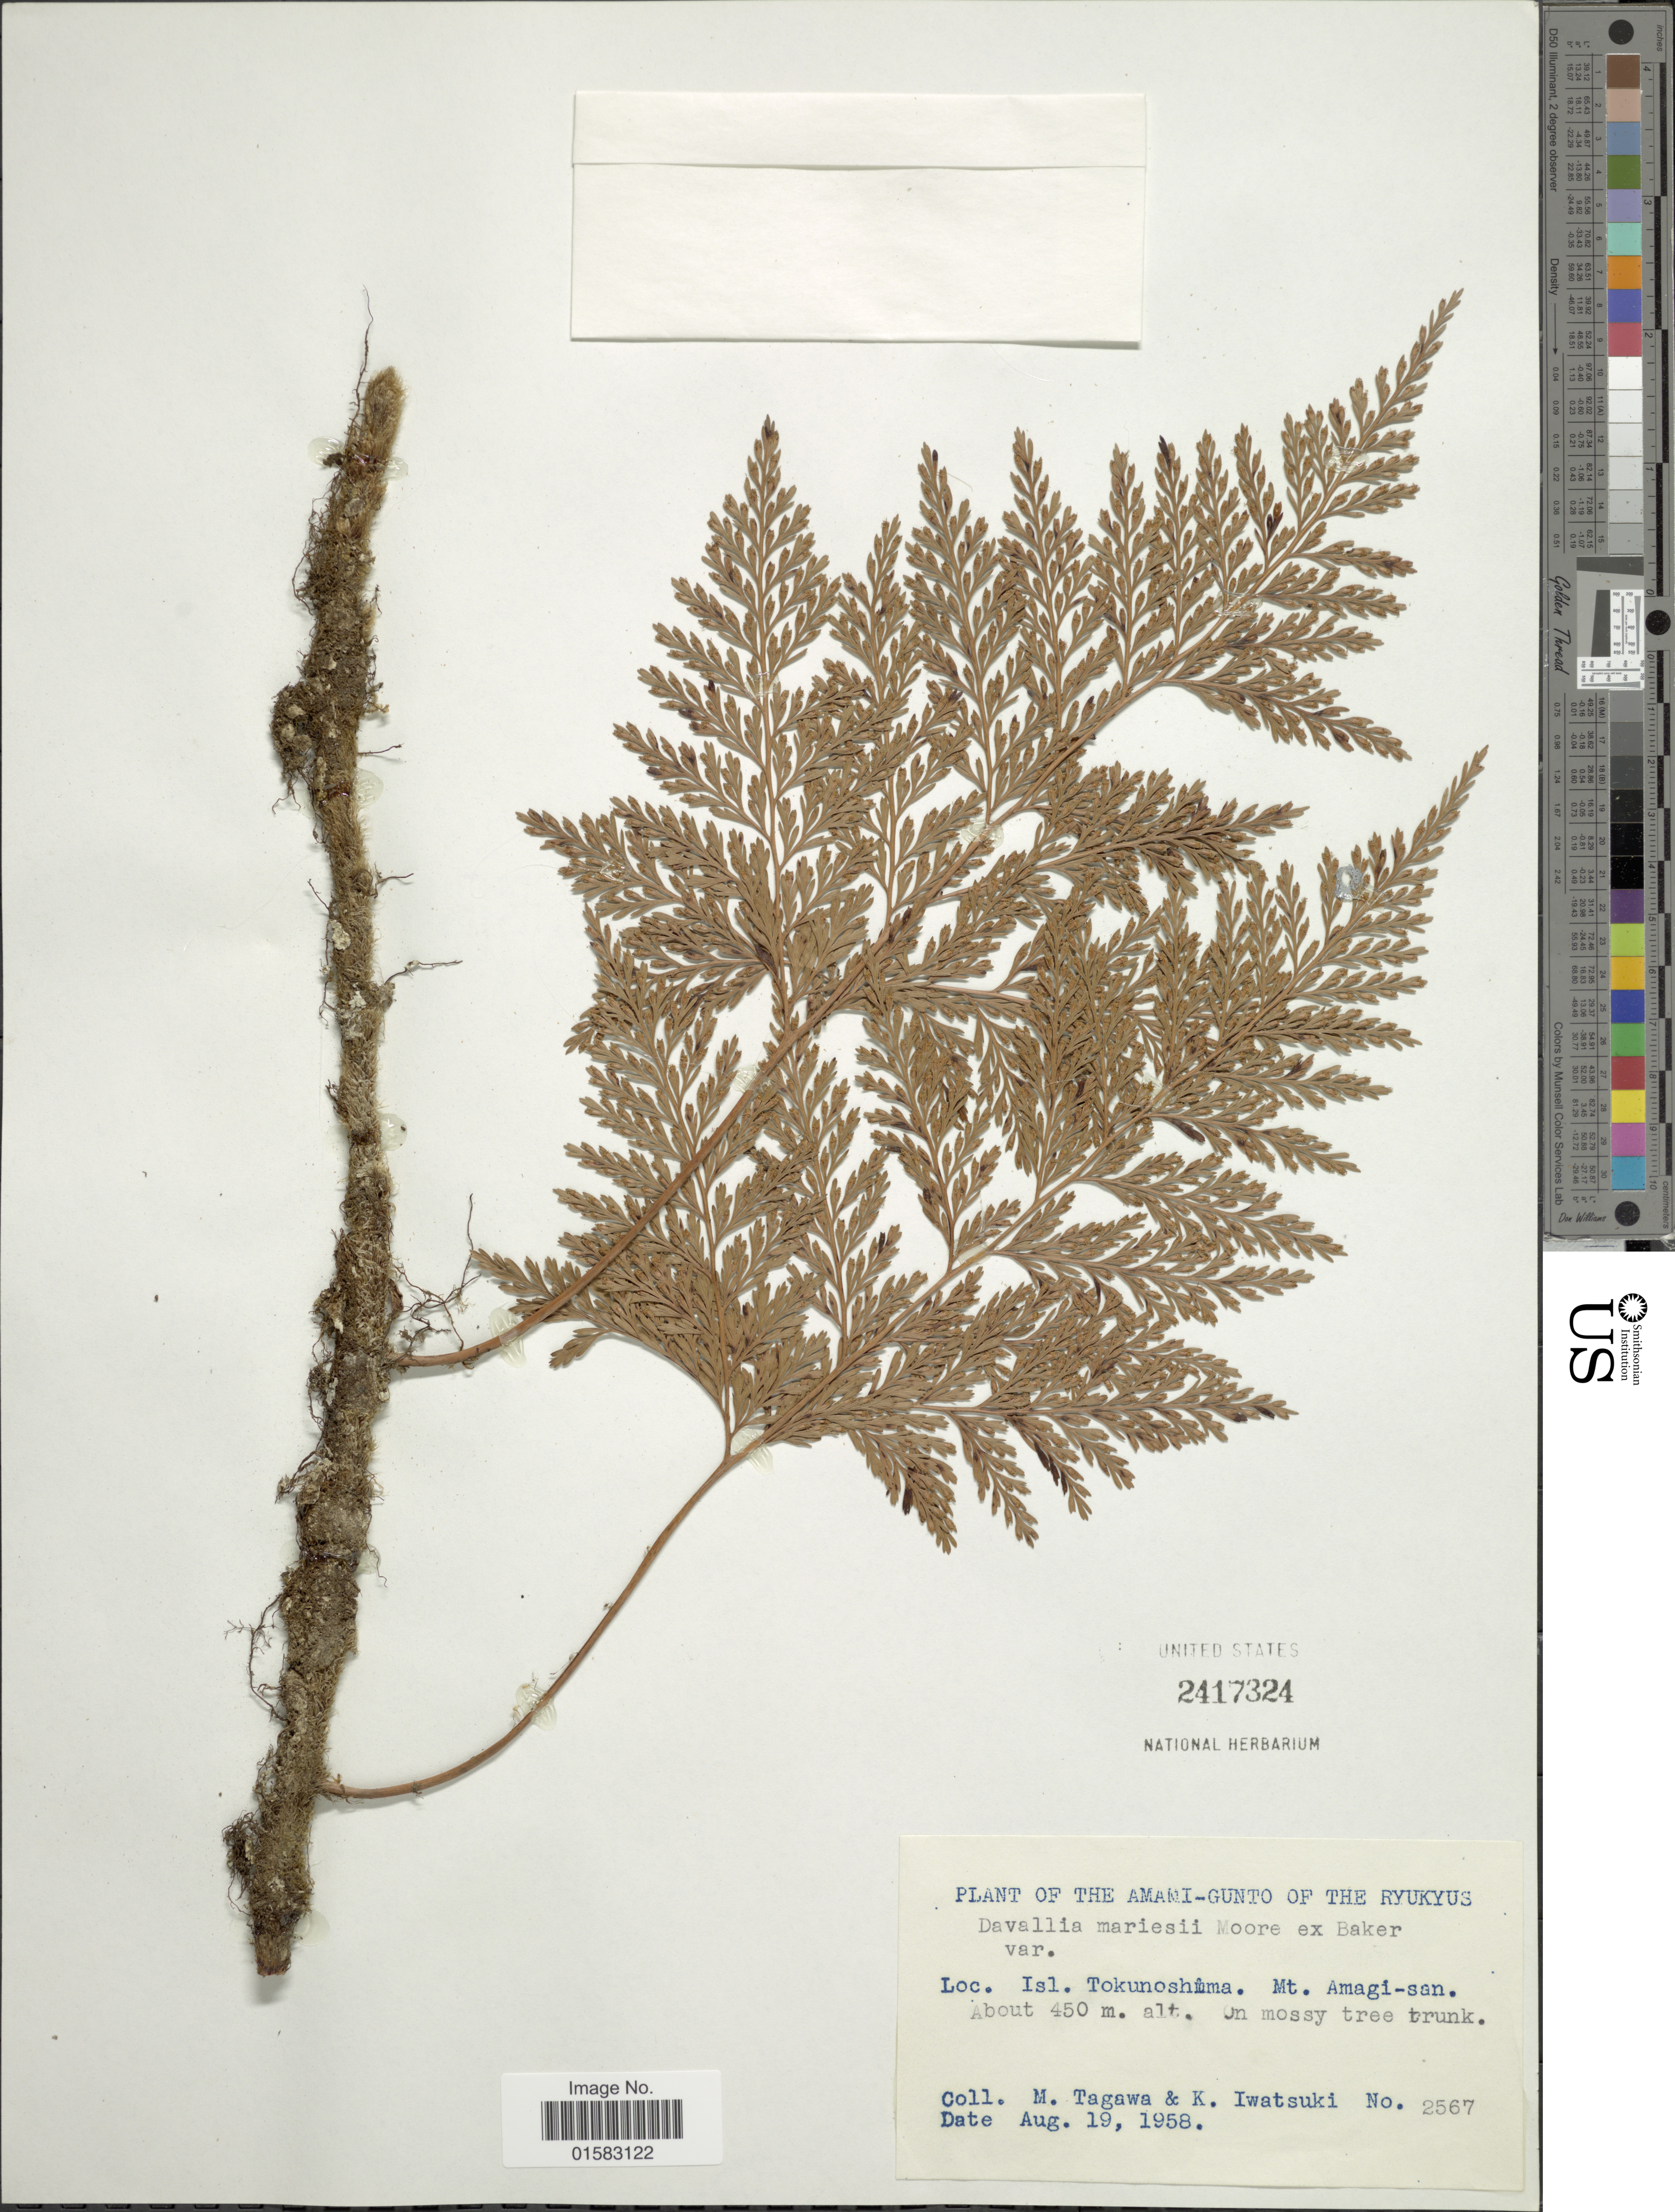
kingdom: Plantae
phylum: Tracheophyta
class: Polypodiopsida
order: Polypodiales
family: Davalliaceae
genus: Davallia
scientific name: Davallia trichomanoides var. trichomanoides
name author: Blume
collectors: M. Tagawa & K. Iwatsuki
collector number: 2567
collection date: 1958-08-19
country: Japan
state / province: Okinawa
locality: Isl.Tokunoshima, Mt. Amagi-san, About 450 m.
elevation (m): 450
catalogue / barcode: US 2417324